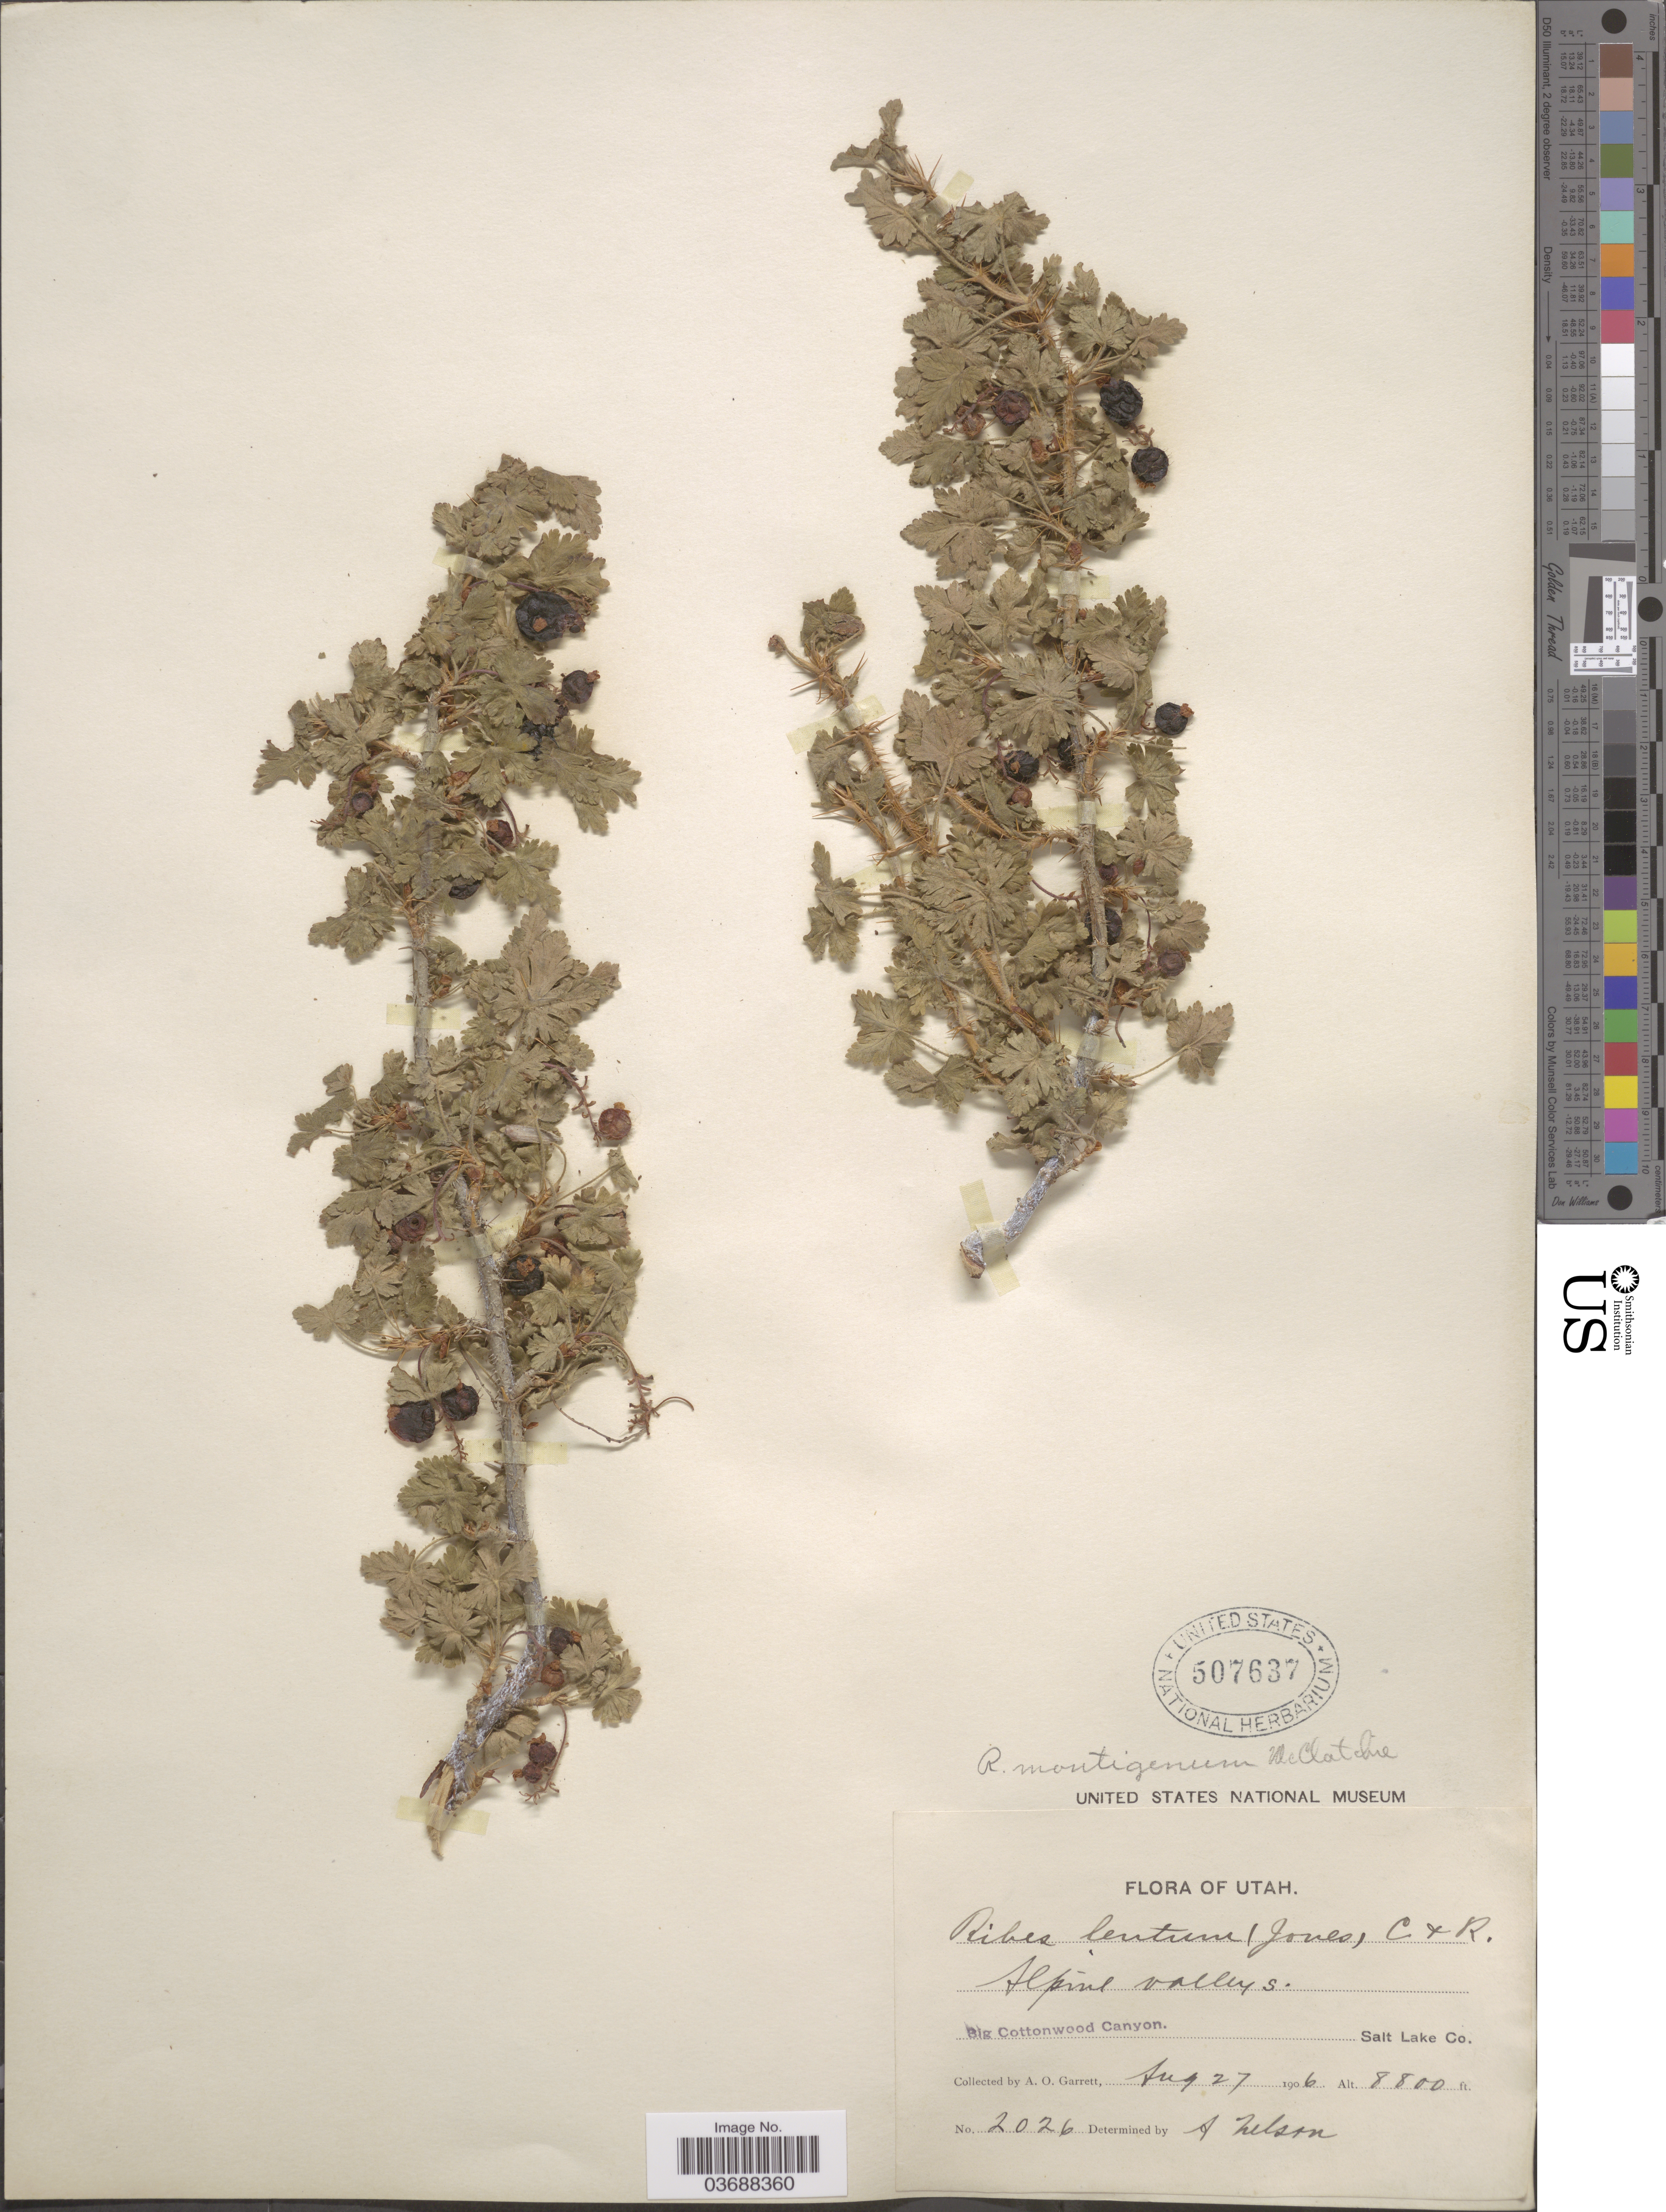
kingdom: Plantae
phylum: Tracheophyta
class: Magnoliopsida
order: Saxifragales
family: Grossulariaceae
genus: Ribes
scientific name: Ribes montigenum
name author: McClatchie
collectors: A. O. Garrett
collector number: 2026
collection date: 1906-08-27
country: United States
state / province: Utah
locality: Alpine Valleys. Big Cottonwood Canyon, Salt Lake Co.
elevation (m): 2682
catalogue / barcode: US 507637